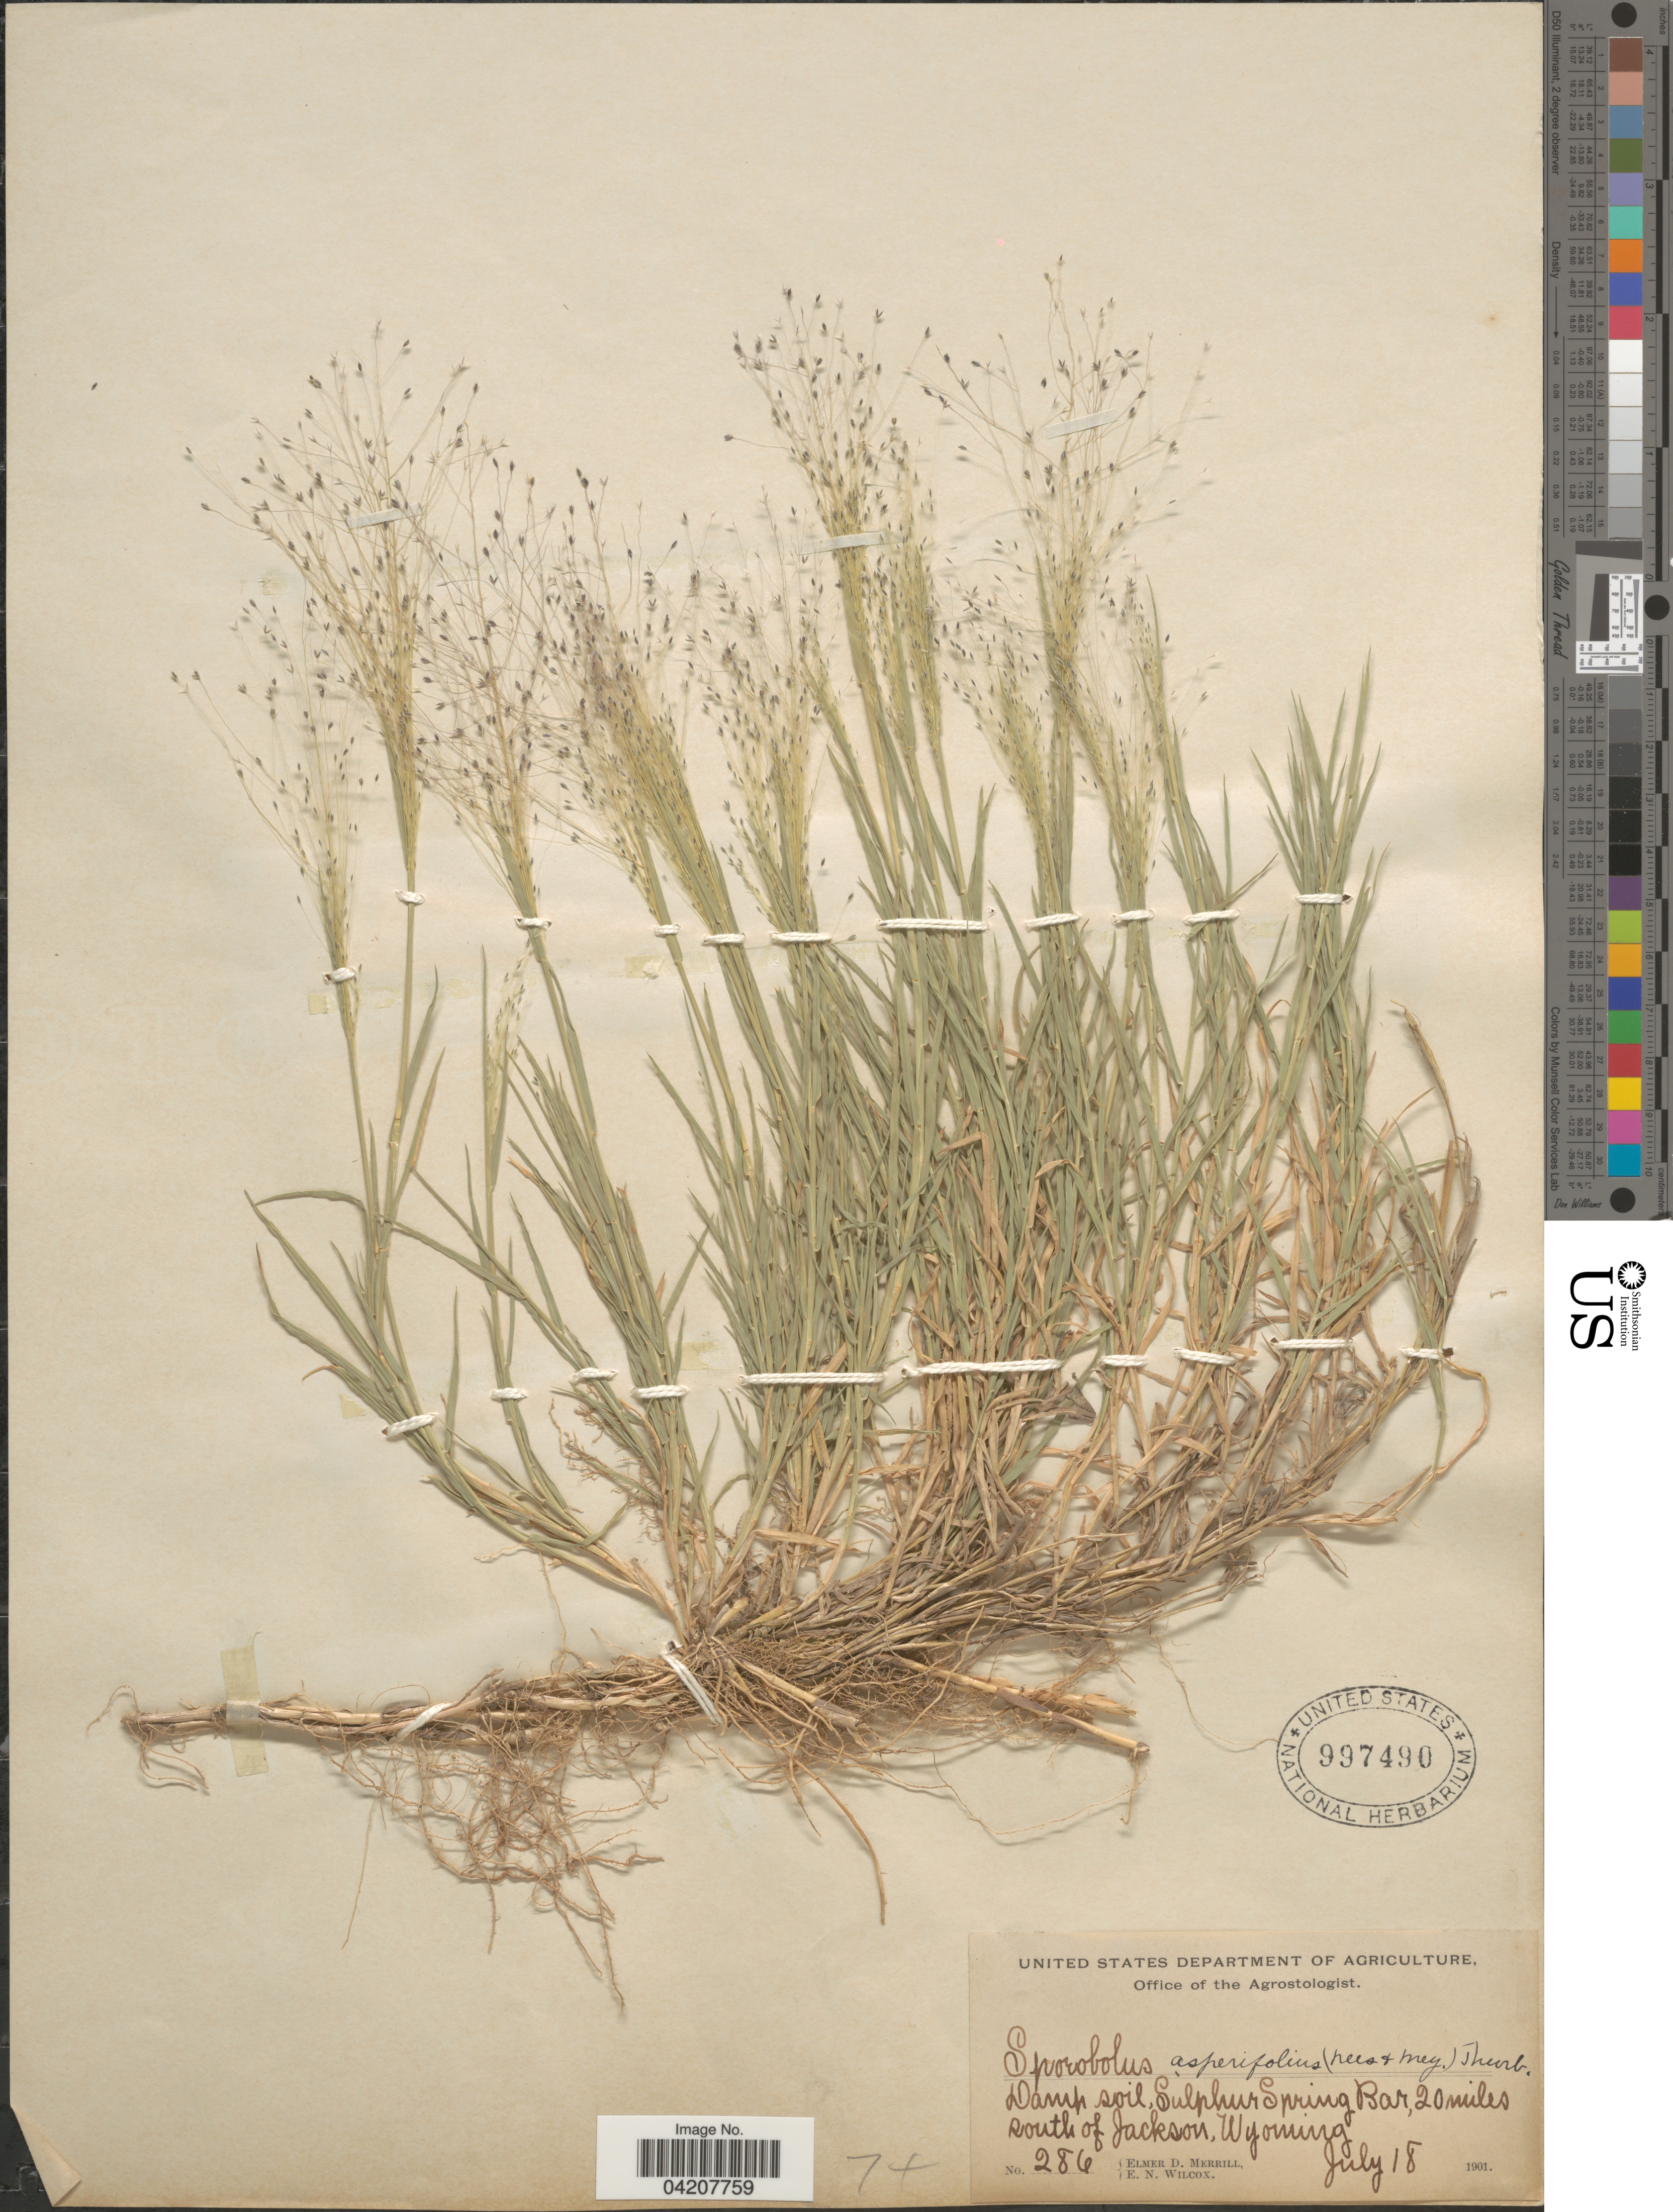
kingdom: Plantae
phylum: Tracheophyta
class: Liliopsida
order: Poales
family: Poaceae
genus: Muhlenbergia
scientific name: Muhlenbergia asperifolia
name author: (Nees & Meyen ex Trin.) Parodi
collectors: E. D. Merrill & E. Wilcox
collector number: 286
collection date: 1901-07-18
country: United States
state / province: Wyoming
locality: Damp soil, Sulphur Spring Bar, 20 miles south of Jackson.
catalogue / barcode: US 997490